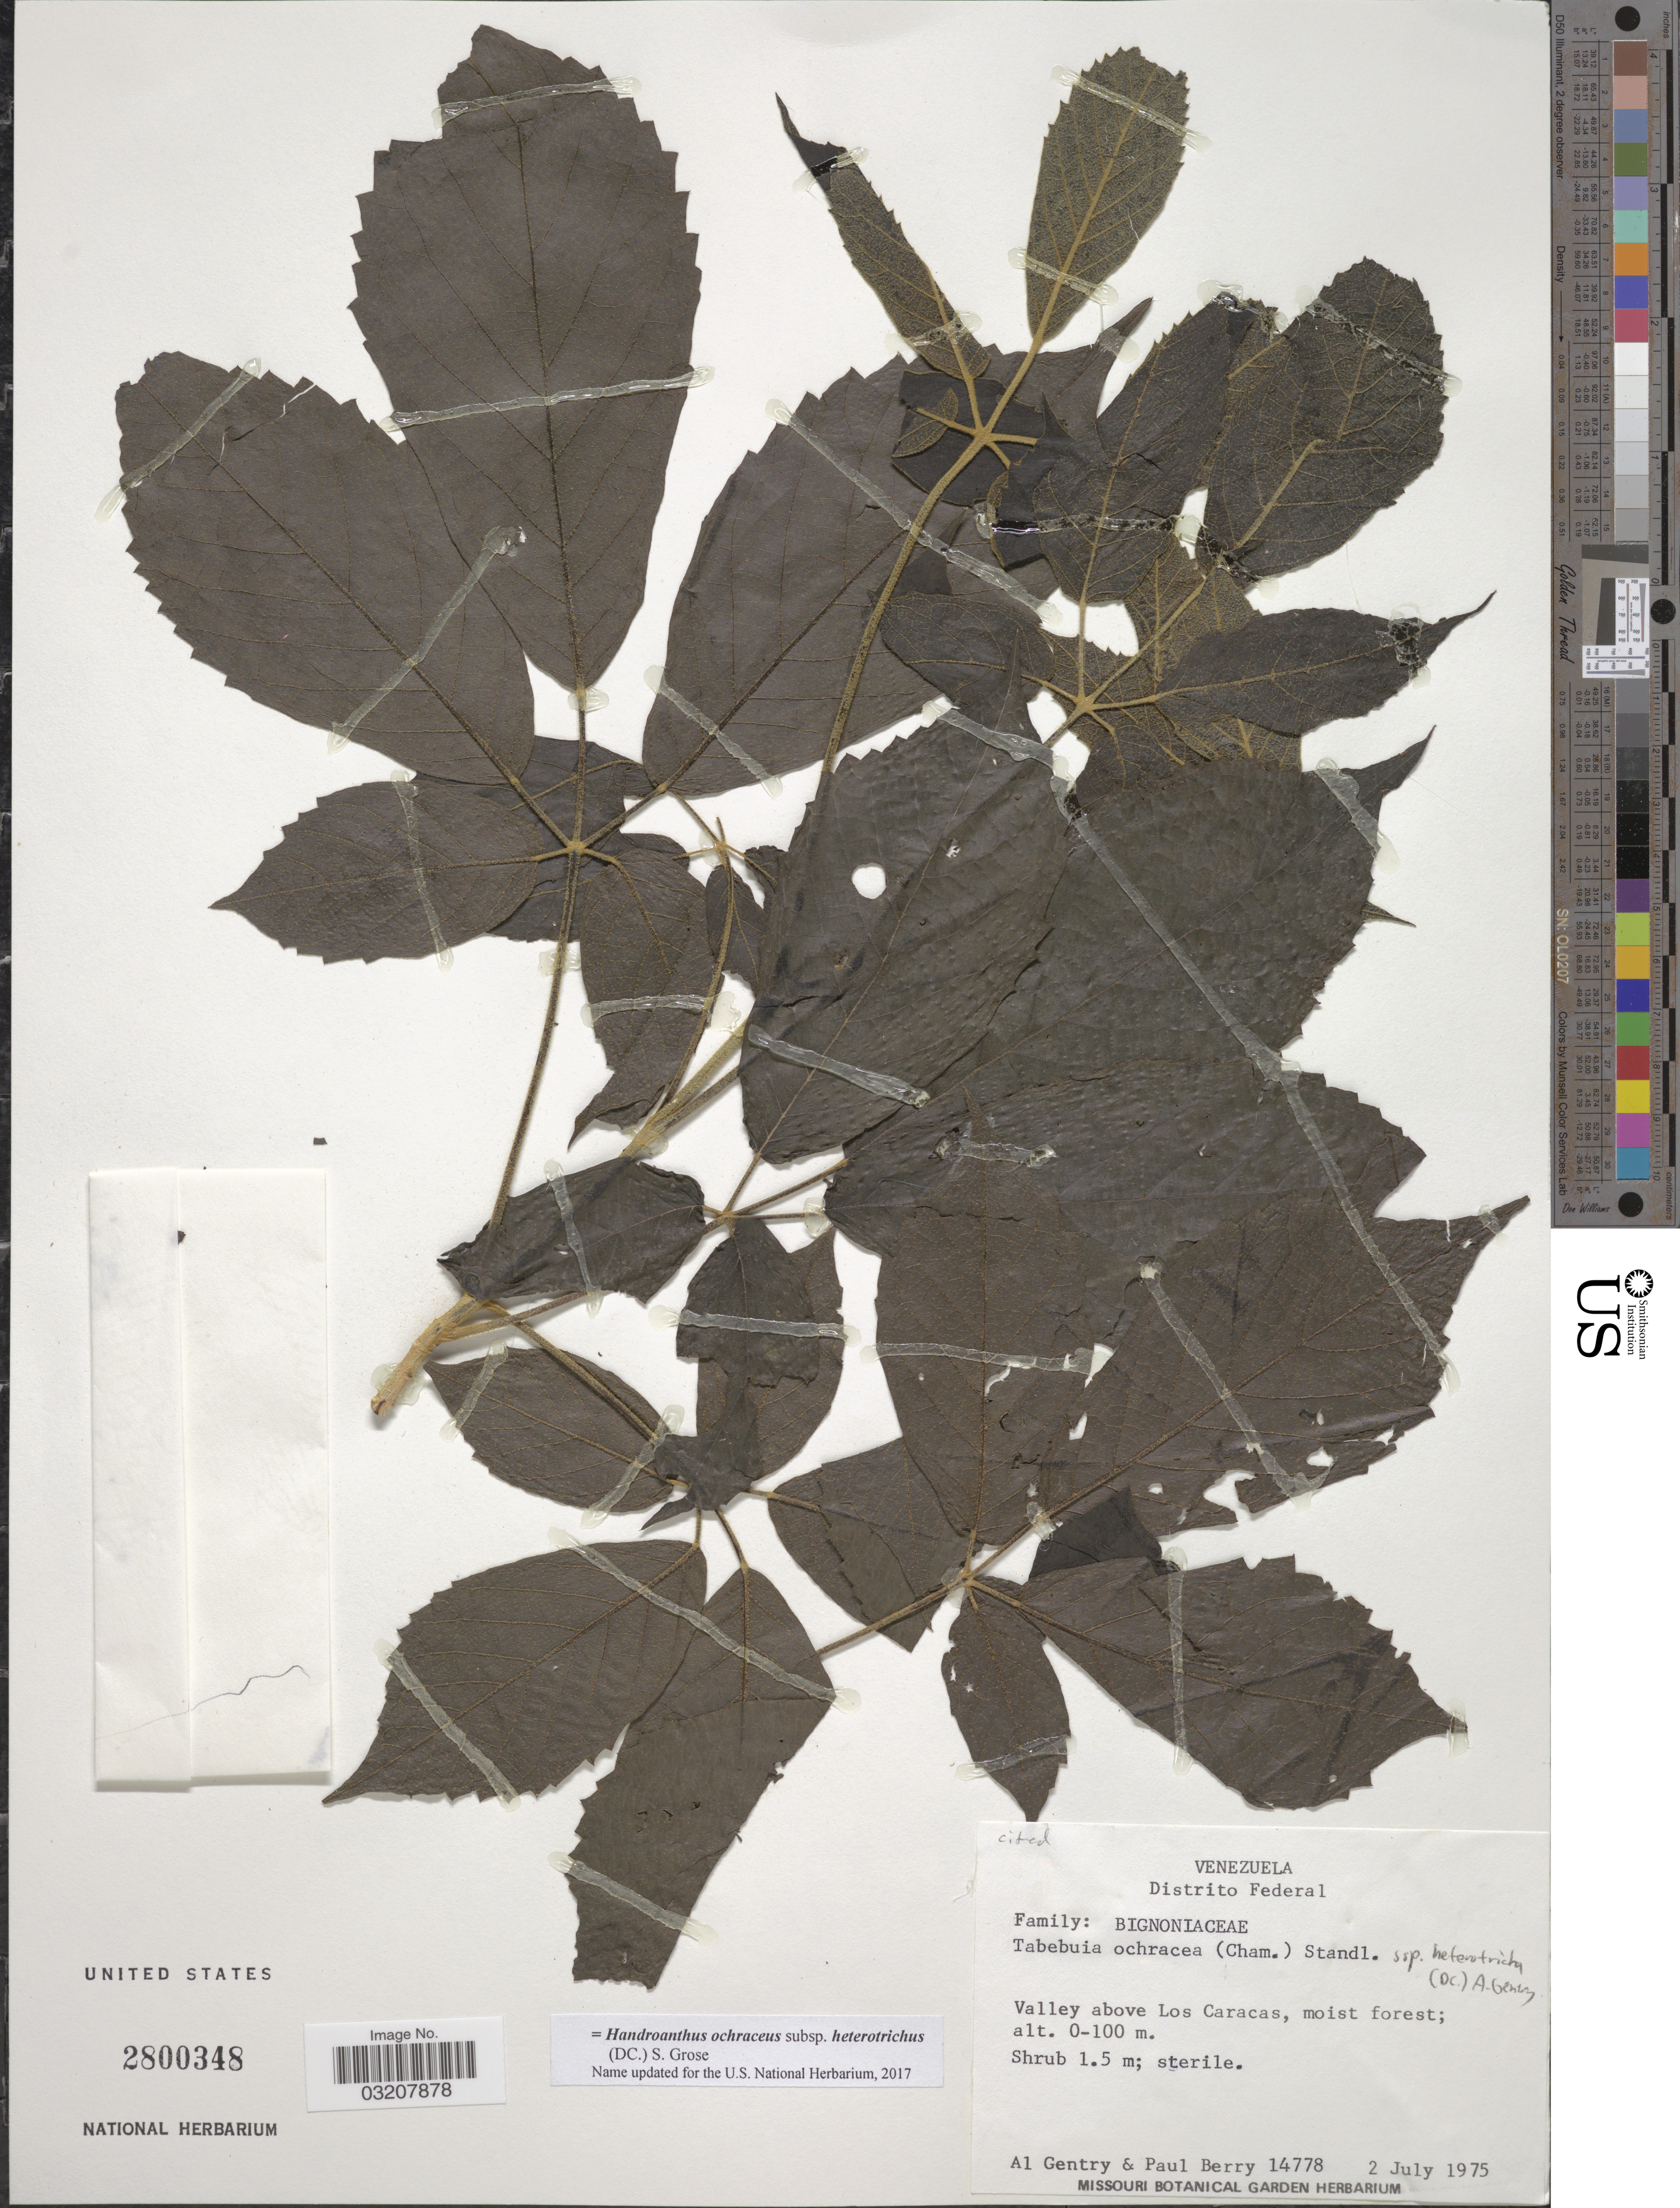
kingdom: Plantae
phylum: Tracheophyta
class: Magnoliopsida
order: Lamiales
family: Bignoniaceae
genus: Handroanthus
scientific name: Handroanthus ochraceus subsp. heterotrichus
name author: (DC.) S.O. Grose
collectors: A. H. Gentry & P. E. Berry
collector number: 14778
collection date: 1975-07-02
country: Venezuela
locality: Distrito Federal. Valley above Los Caracas, moist forest.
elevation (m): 0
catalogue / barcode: US 2800348